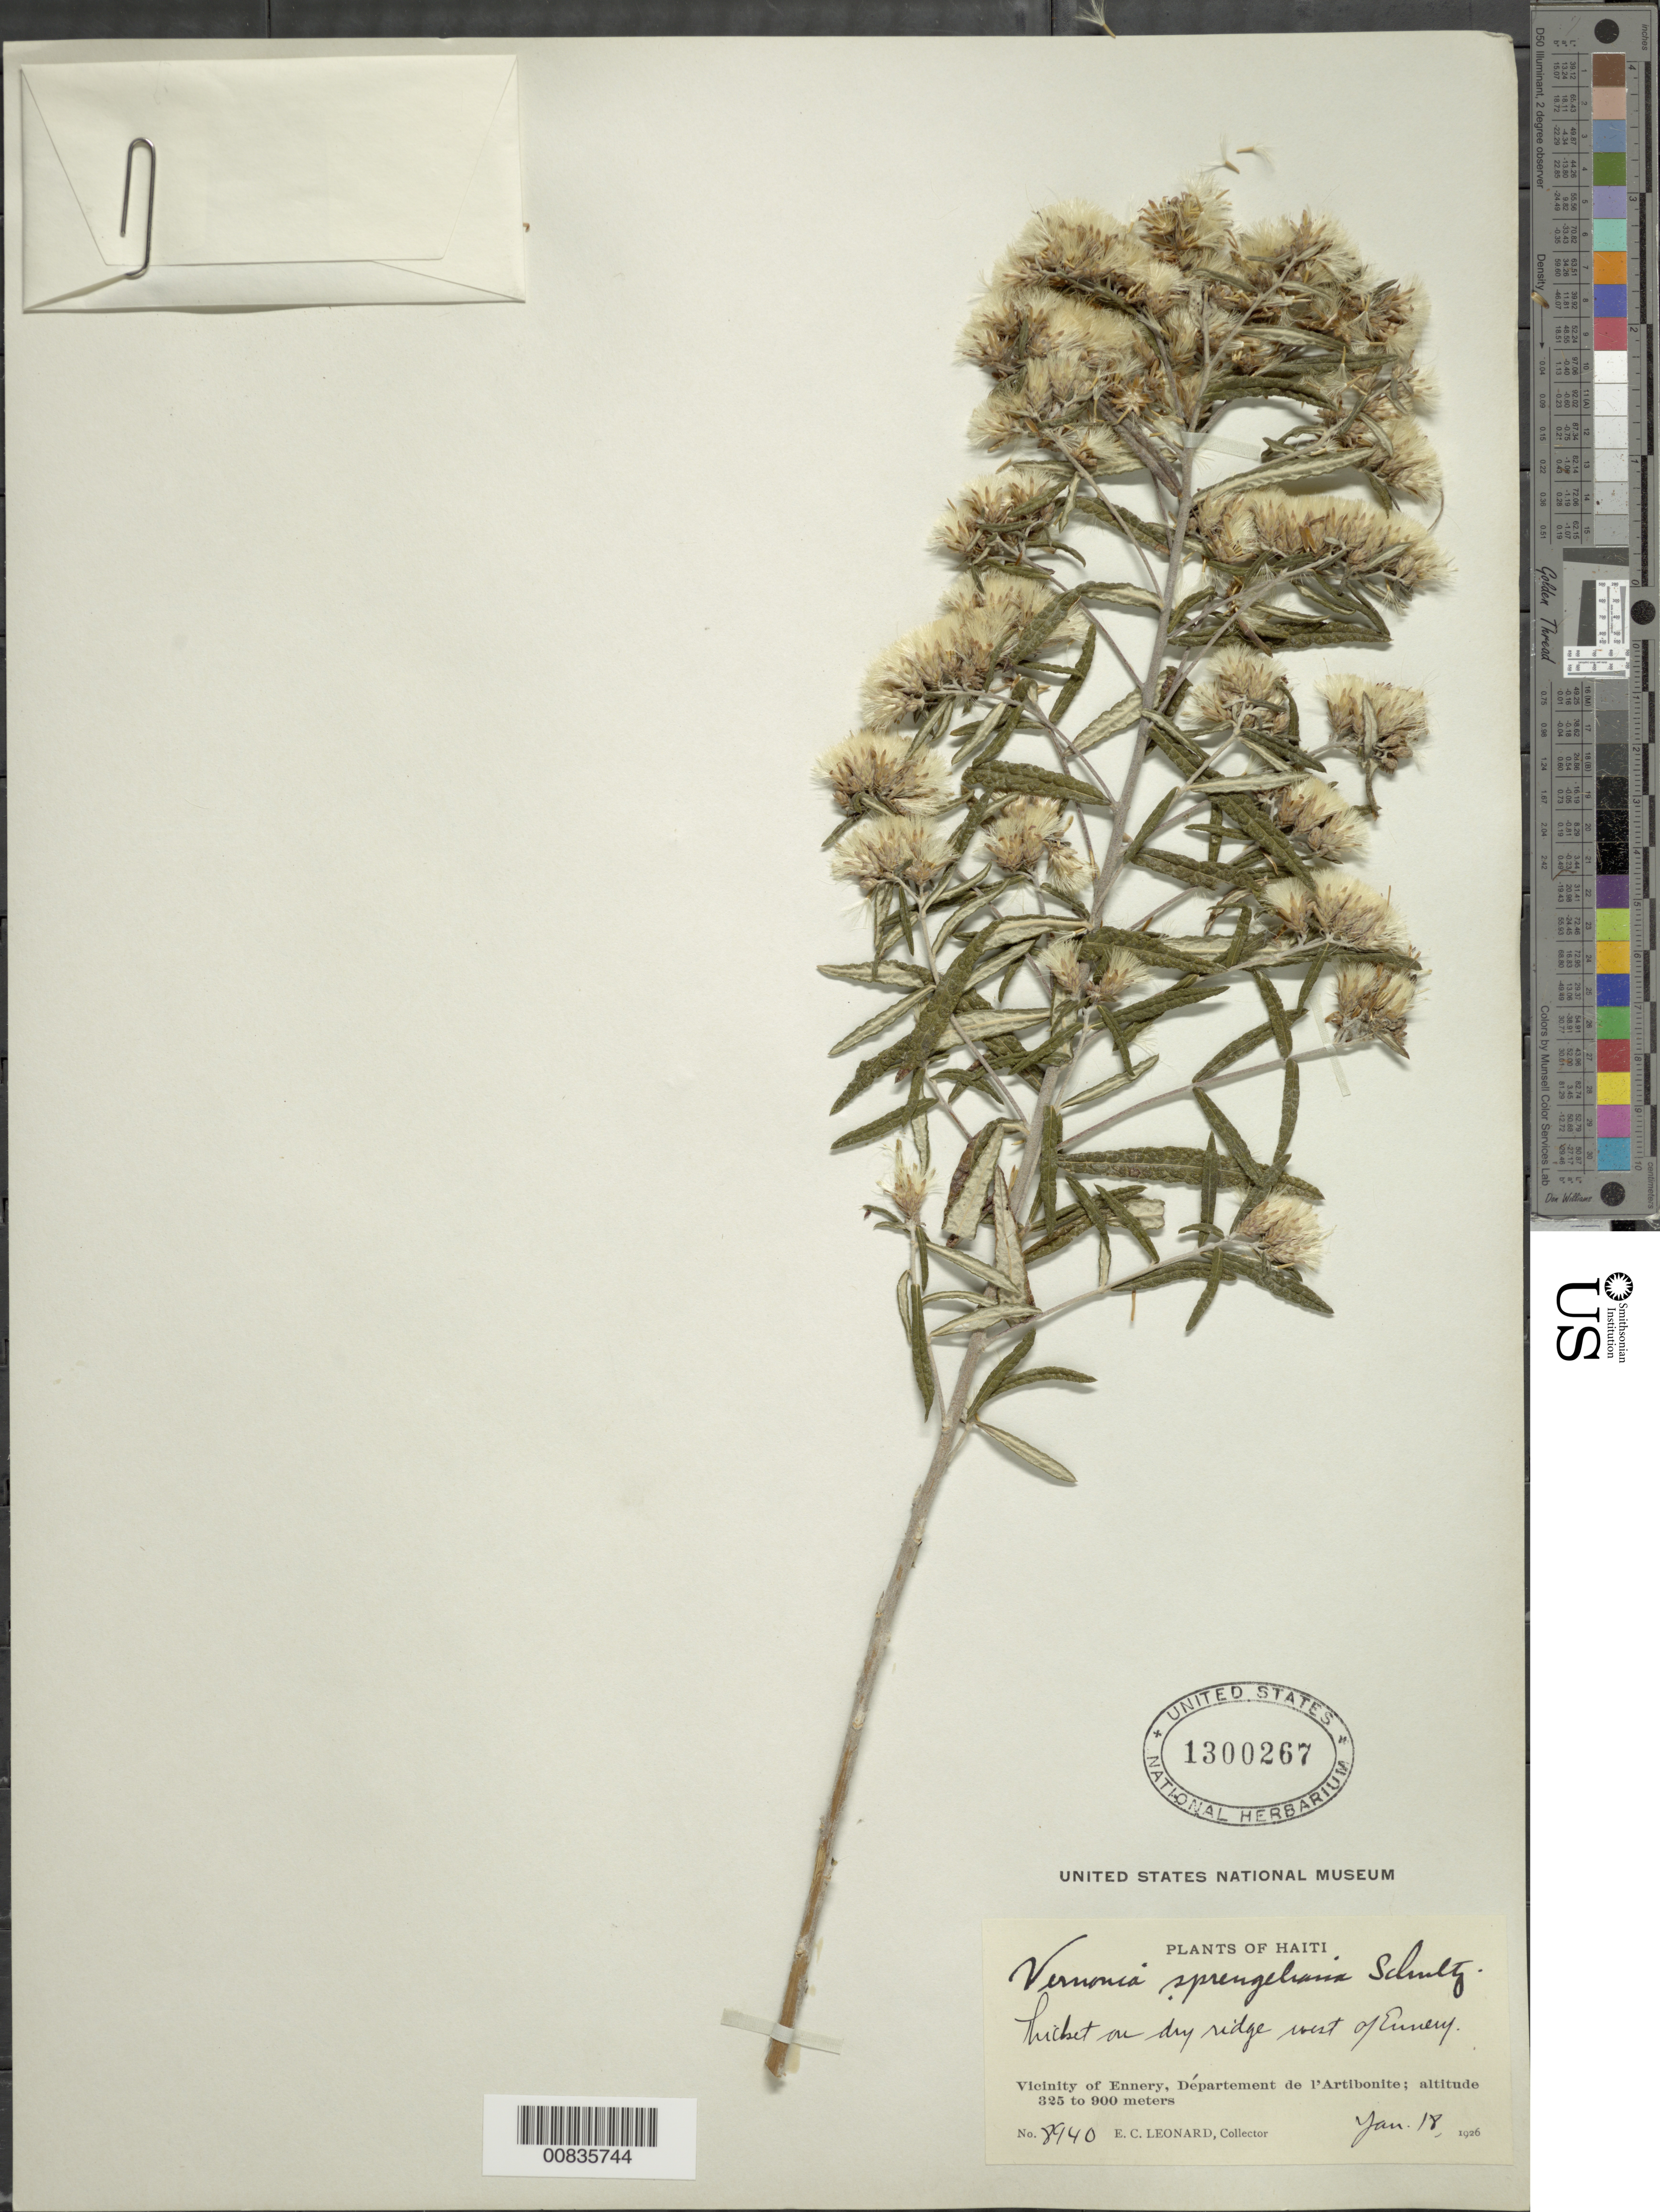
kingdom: Plantae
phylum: Tracheophyta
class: Magnoliopsida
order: Asterales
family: Asteraceae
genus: Lepidaploa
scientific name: Lepidaploa sprengeliana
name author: (Sch. Bip.) H. Rob.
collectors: E. C. Leonard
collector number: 8940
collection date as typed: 18 Jan 1926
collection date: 1926-01-18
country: Haiti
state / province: Artibonite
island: Hispaniola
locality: Vicinity of Ennery, W of town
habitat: Thicket on dry ridge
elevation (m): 325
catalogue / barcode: US 1300267